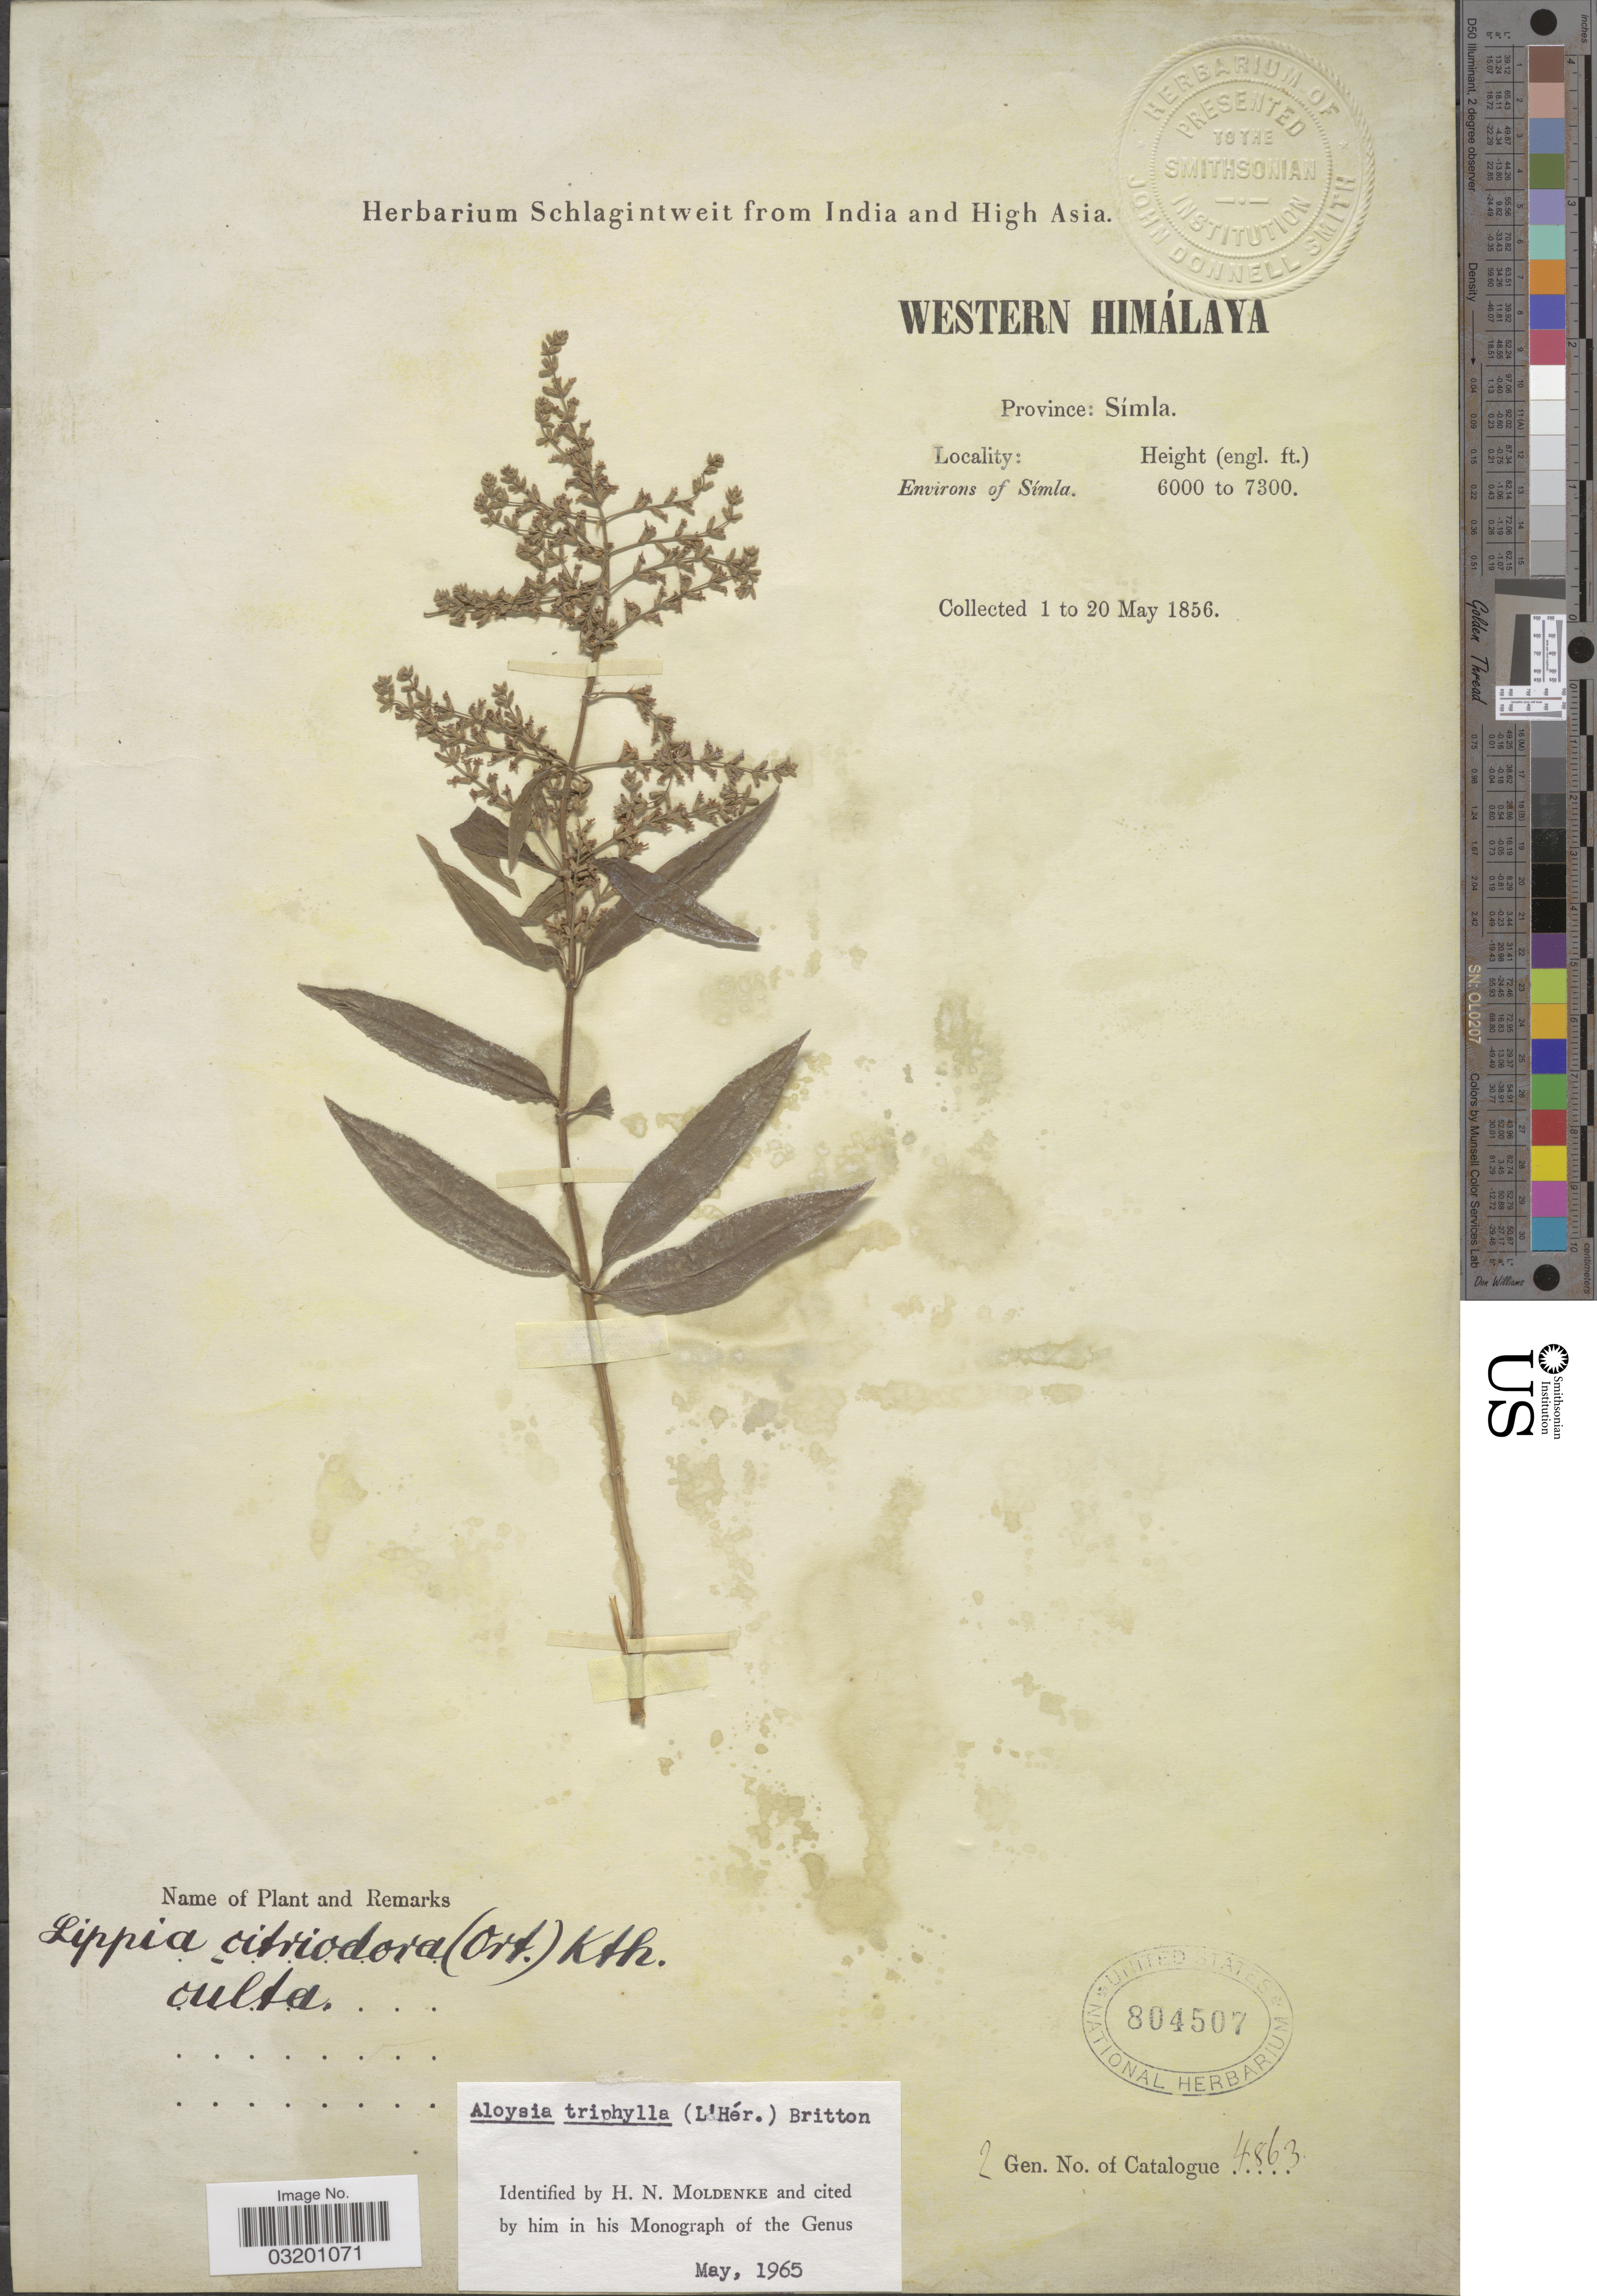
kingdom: Plantae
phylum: Tracheophyta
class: Magnoliopsida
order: Lamiales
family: Verbenaceae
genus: Aloysia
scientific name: Aloysia triphylla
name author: Royle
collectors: ex herb. Schlagintweit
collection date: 1856-05-01/1956-05-20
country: India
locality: Western Himálaya. Province: Símla. Environs of Símla.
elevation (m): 1829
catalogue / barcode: US 804507